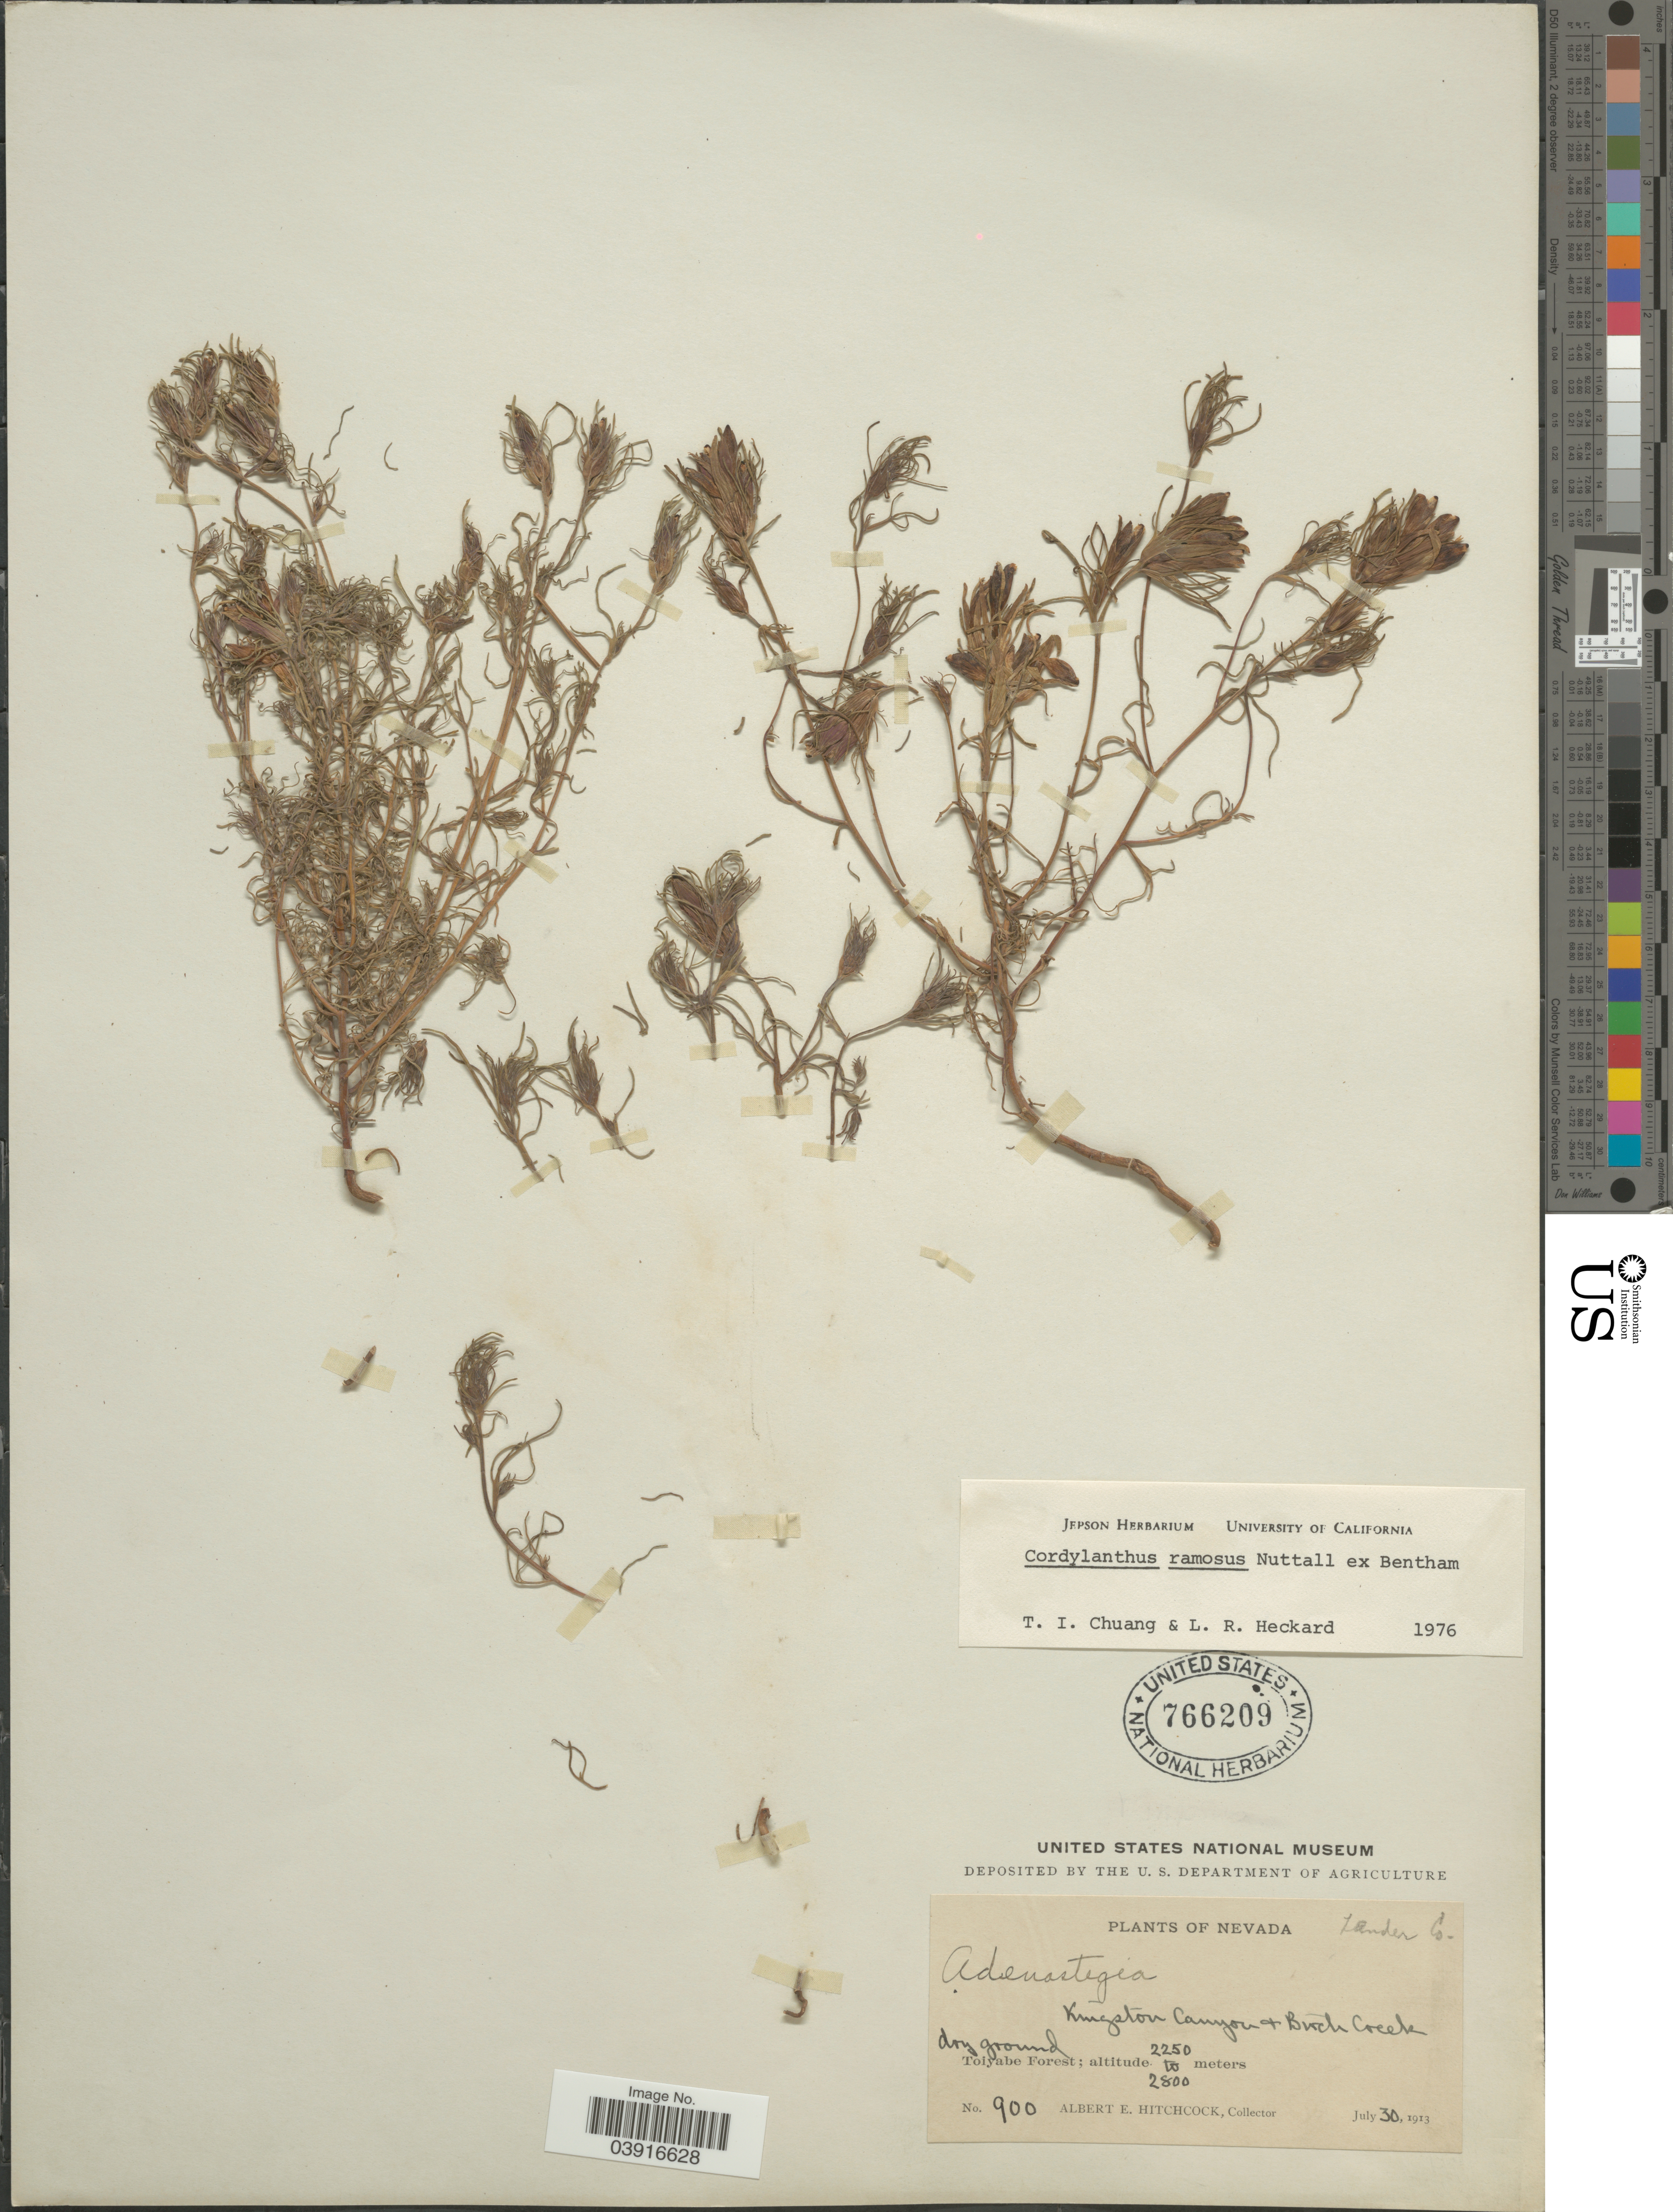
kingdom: Plantae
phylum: Tracheophyta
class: Magnoliopsida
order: Lamiales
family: Orobanchaceae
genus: Cordylanthus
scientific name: Cordylanthus ramosus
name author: Nutt. ex Benth.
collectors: A. Hitchcock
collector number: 900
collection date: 1913-07-30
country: United States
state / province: Nevada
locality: Lander Co. Kingston Canyon & Birch Creek. Toiyabe Forest.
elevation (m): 2250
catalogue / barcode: US 766209